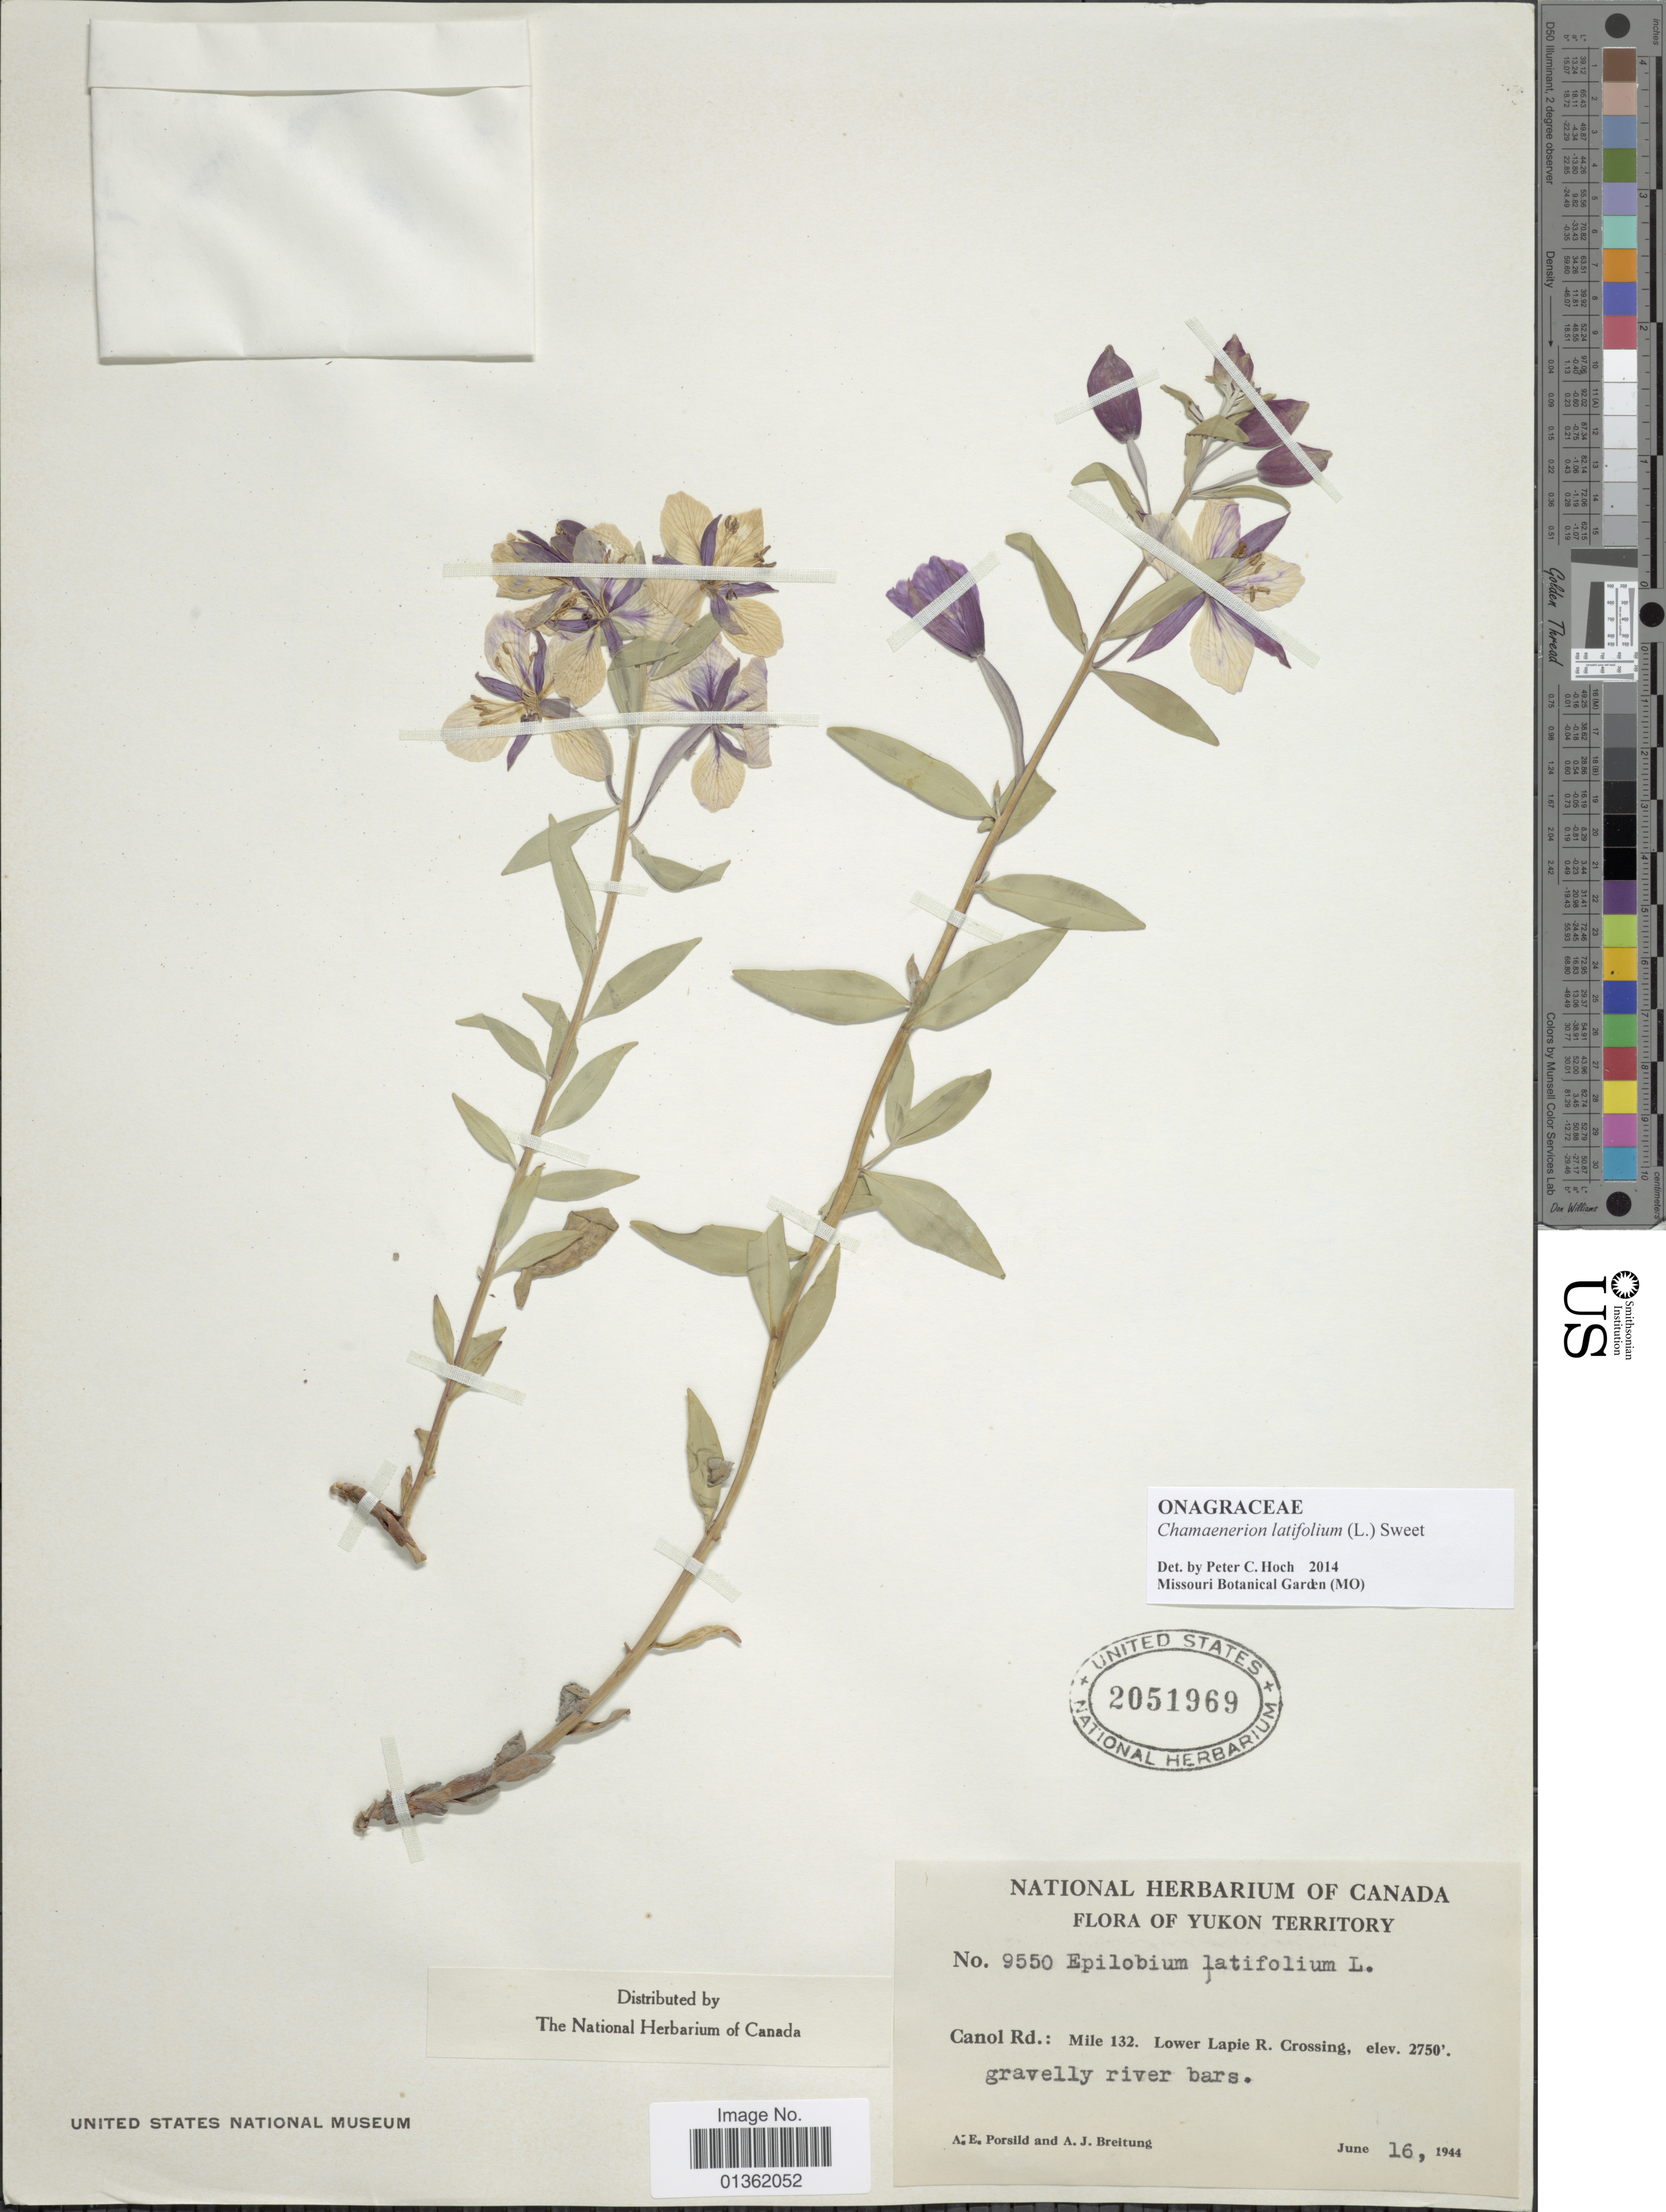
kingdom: Plantae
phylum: Tracheophyta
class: Magnoliopsida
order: Myrtales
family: Onagraceae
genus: Chamaenerion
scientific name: Chamaenerion latifolium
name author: (L.) Th. Fr. & Lange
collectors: A. E. Porsild & A. Breitung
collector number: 9550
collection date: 1944-06-16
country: Canada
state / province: Yukon Territory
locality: Canol Rd.: Mile 132. Lower Lapie R. Crossing.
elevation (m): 838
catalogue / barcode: US 2051969